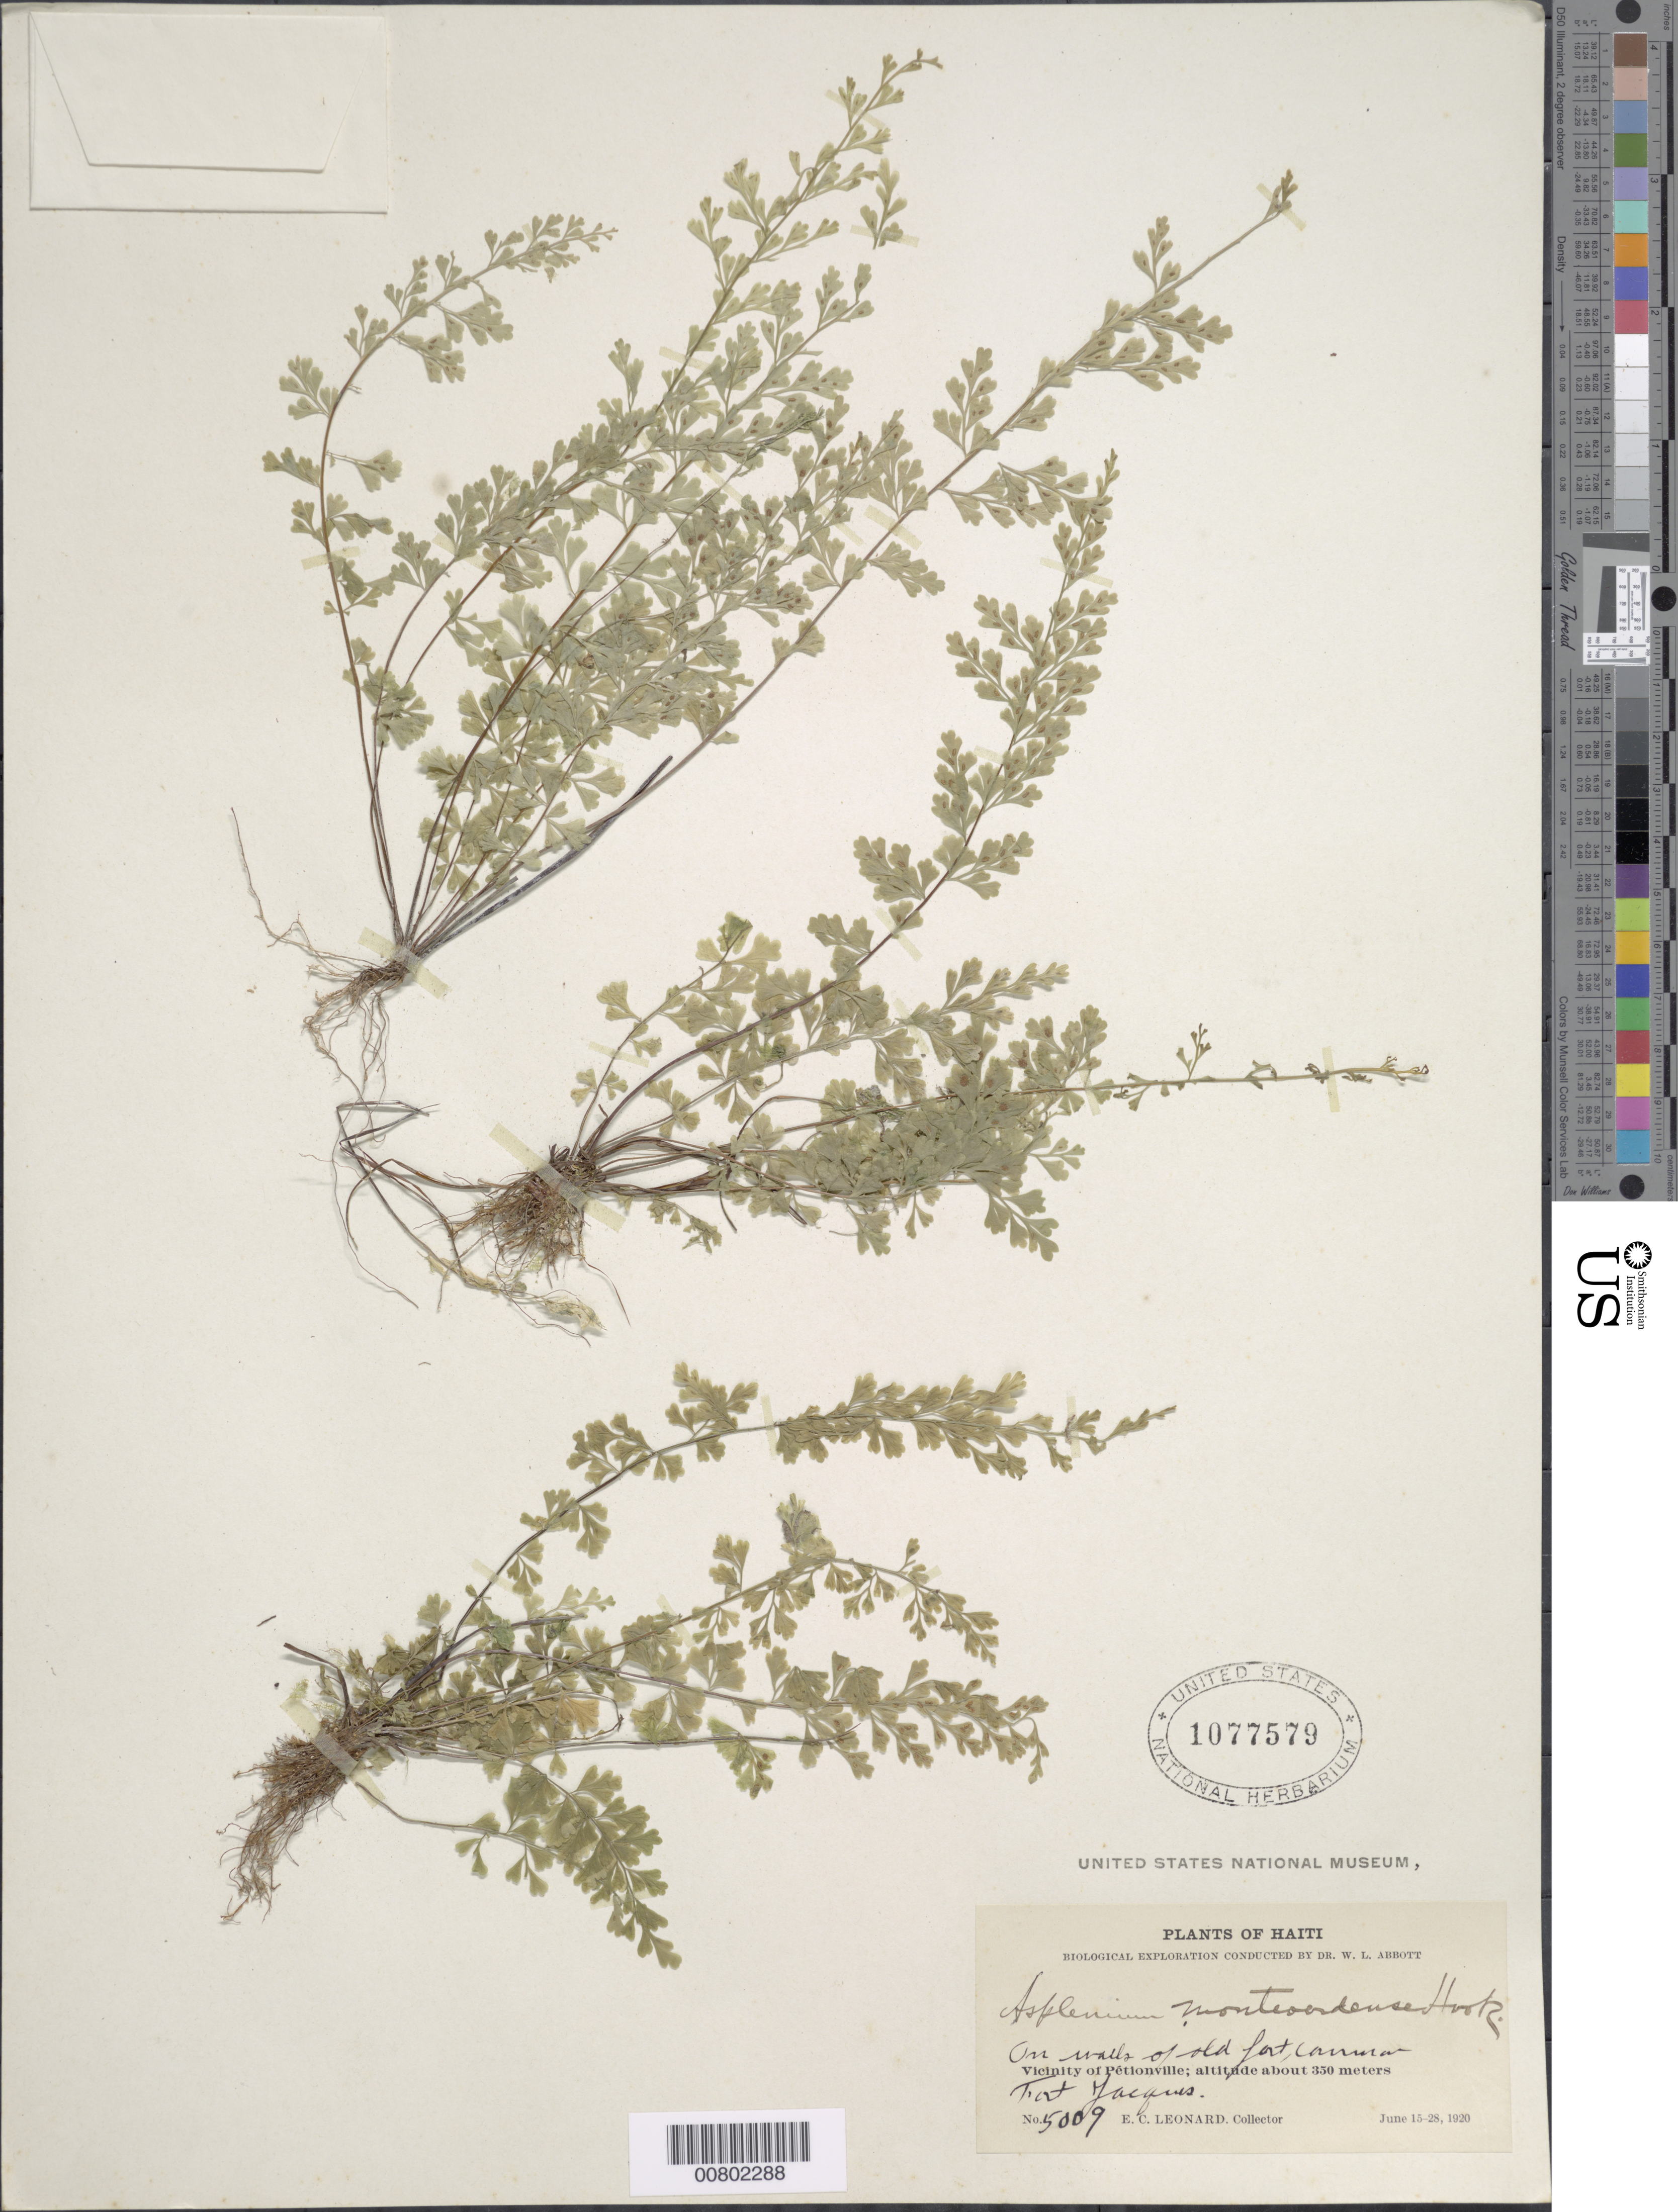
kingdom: Plantae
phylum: Tracheophyta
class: Polypodiopsida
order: Polypodiales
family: Aspleniaceae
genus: Asplenium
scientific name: Asplenium myriophyllum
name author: (Sw.) C. Presl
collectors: E. C. Leonard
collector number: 5009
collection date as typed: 15 Jun 1920 to 28 Jun 1920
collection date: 1920-06-15/1920-06-28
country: Haiti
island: Hispaniola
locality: Pétionville, Fort Jacques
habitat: On walls of old fort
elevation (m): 350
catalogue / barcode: US 1077579